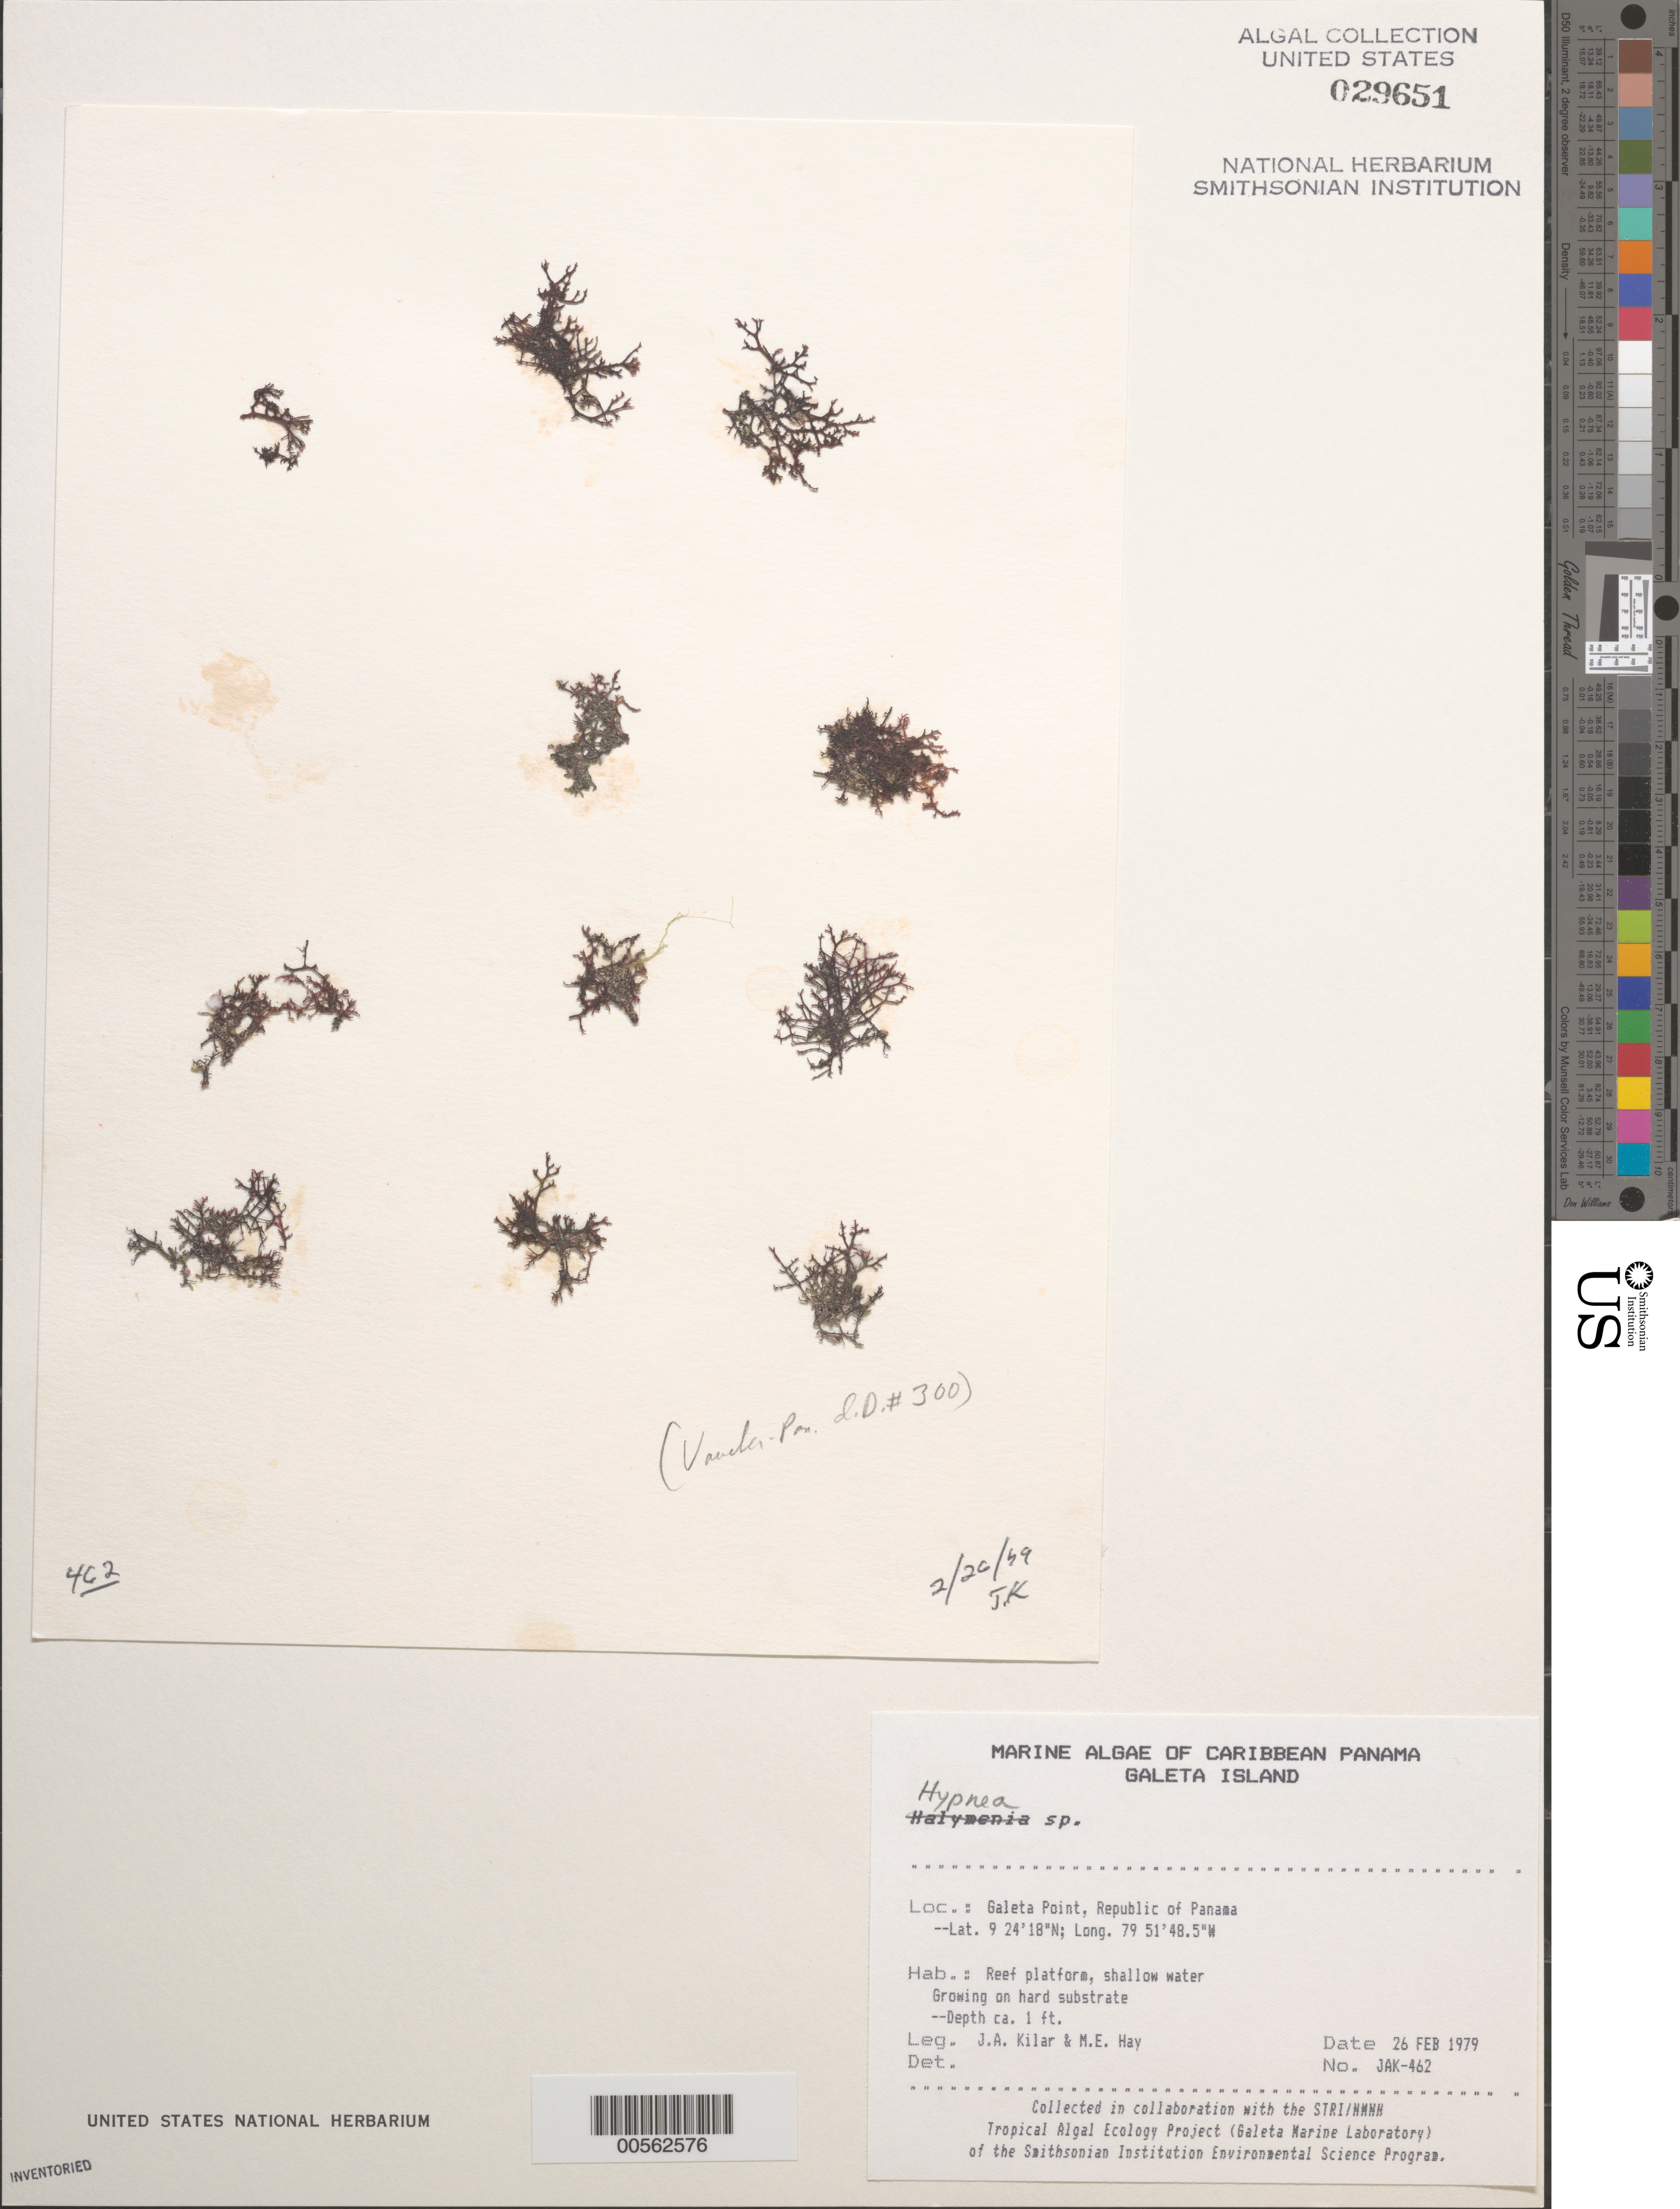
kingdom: Plantae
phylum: Rhodophyta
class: Florideophyceae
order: Gigartinales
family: Cystocloniaceae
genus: Hypnea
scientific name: Hypnea sp.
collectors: J. A. Kilar & M. E. Hay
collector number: JAK-462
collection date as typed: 26 Feb 1979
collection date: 1979-02-26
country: Panama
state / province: Colón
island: Galeta Island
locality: Galeta Point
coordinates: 9 24' 18" N, 79 51' 48.5" W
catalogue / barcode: US 29651